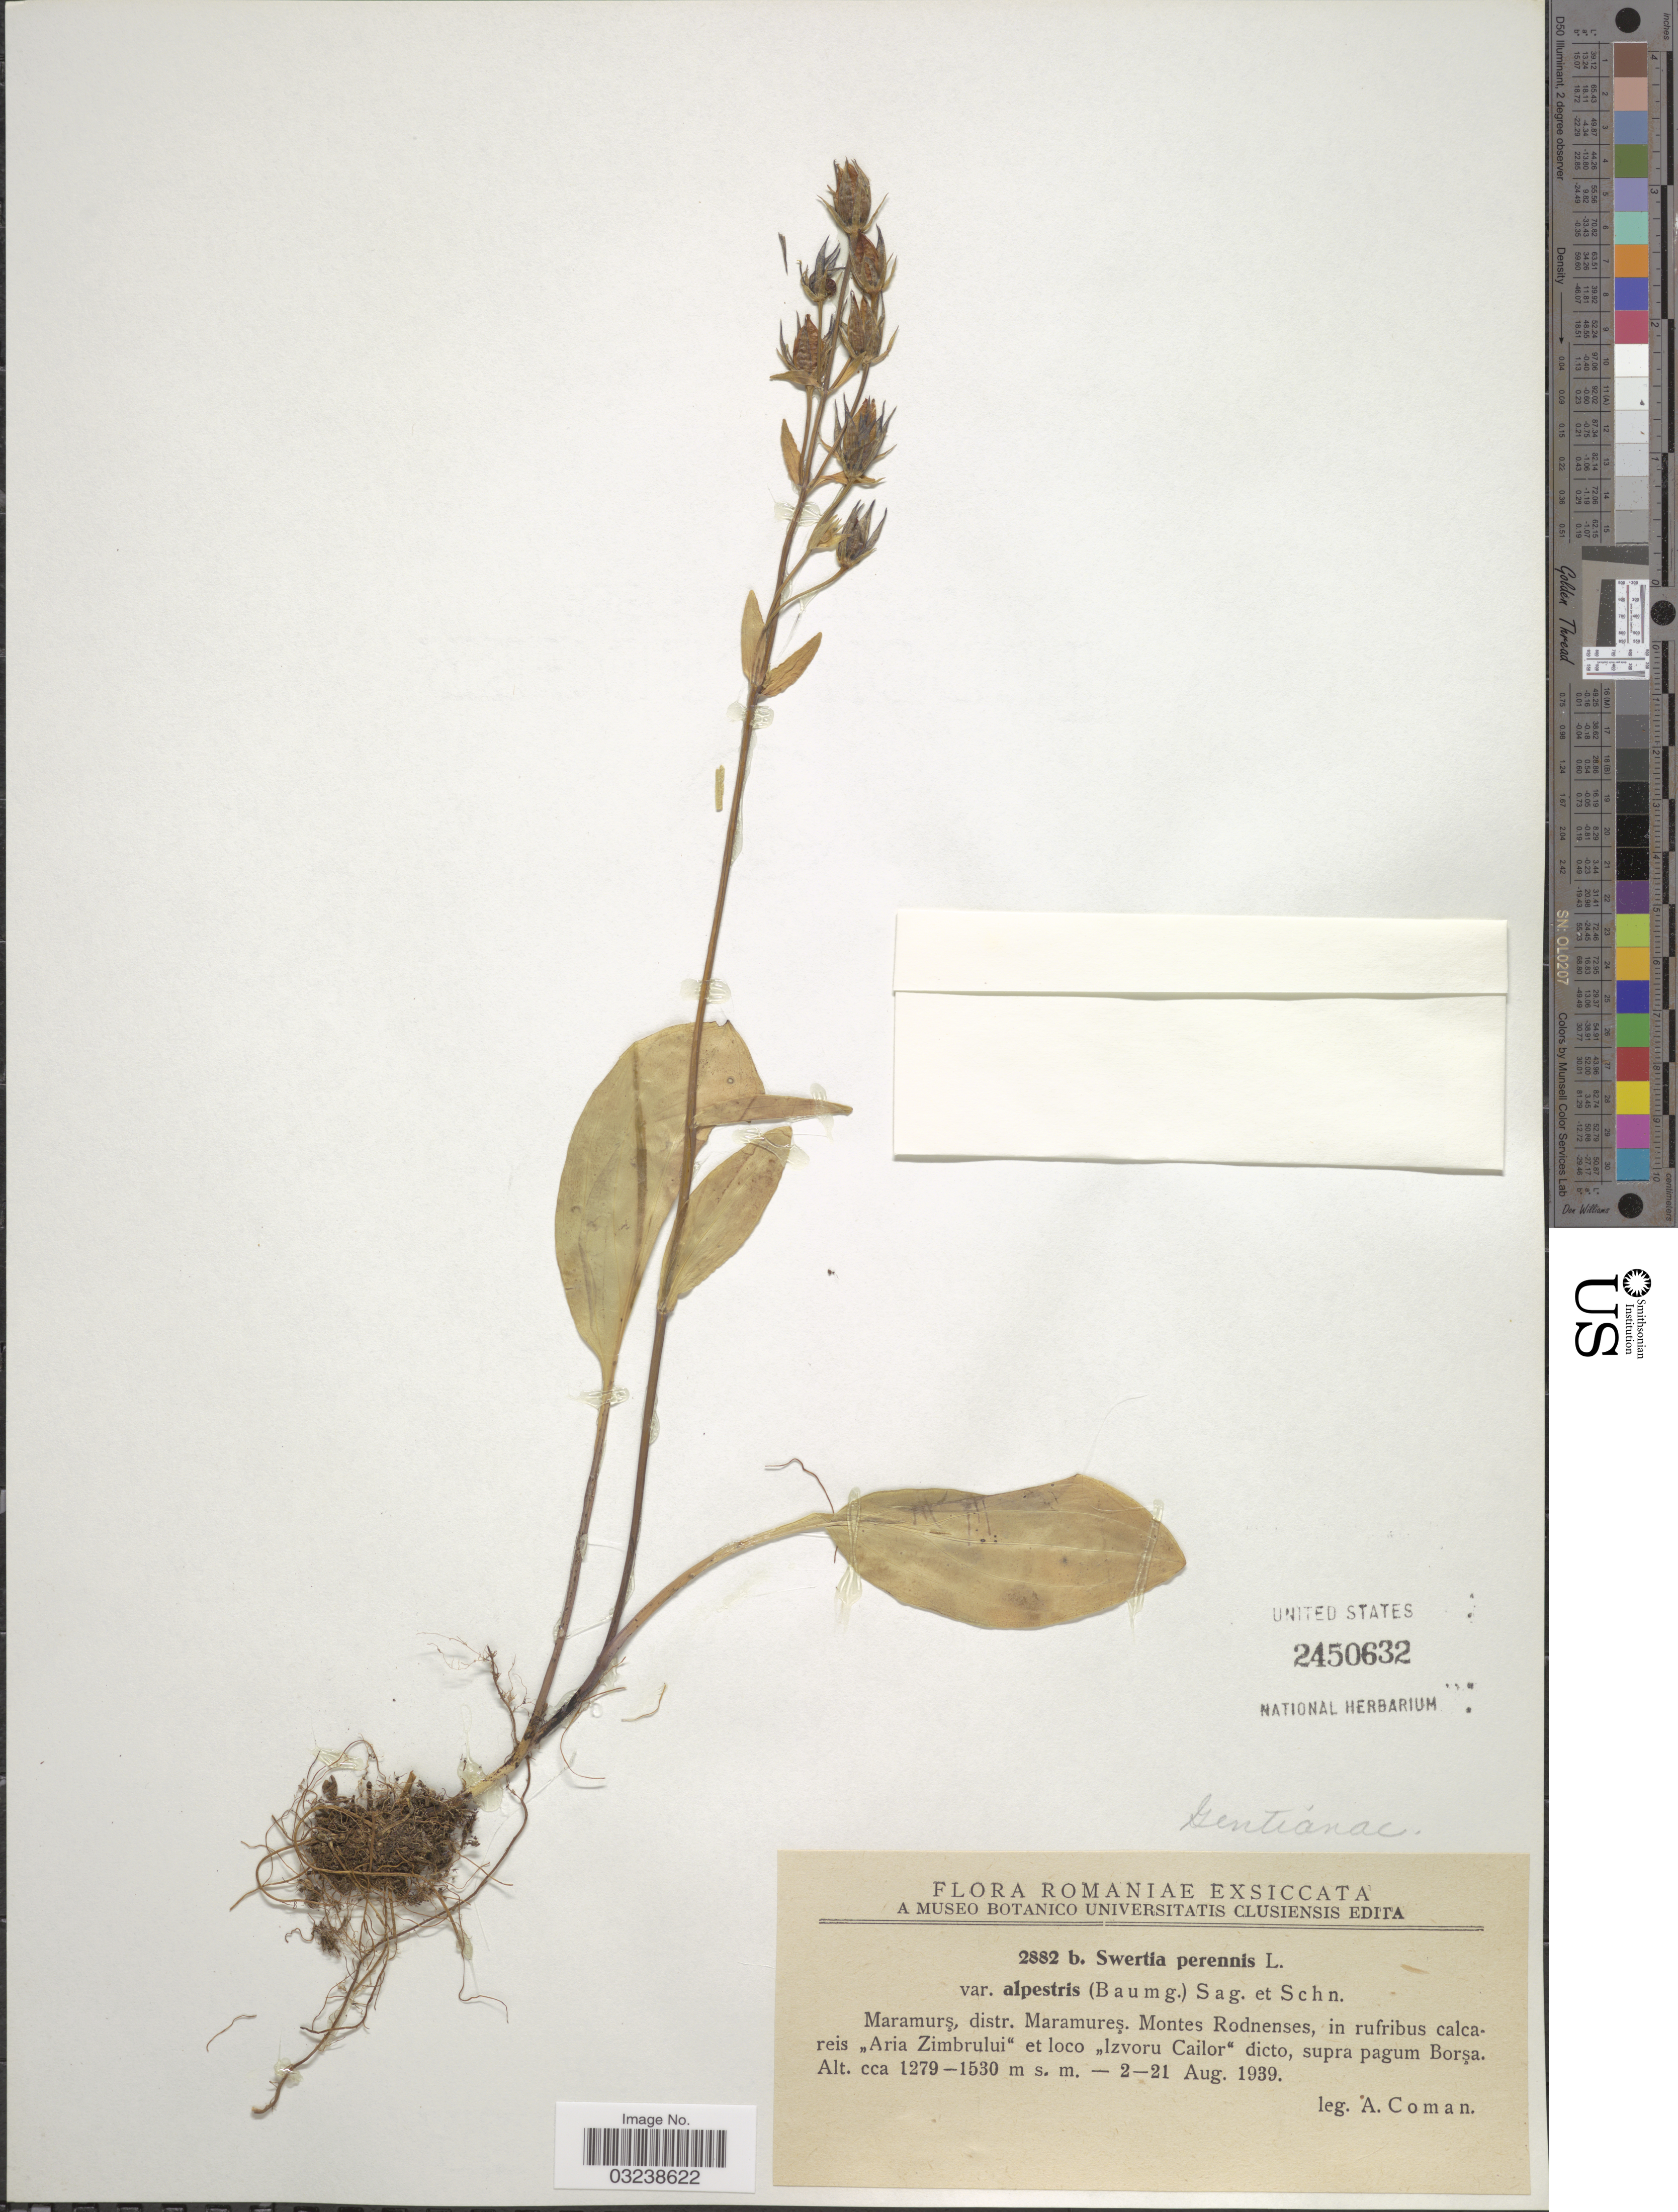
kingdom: Plantae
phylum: Tracheophyta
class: Magnoliopsida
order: Gentianales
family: Gentianaceae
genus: Swertia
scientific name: Swertia alpestris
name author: Baumg.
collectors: A. Coman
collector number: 2882b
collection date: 1939-08-02/1939-08-21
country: Romania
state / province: Maramures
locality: Distr. Maramures. Montes Rodnenses, in rufribus calcareis ,, Aria Zimbrului" et loco ,,Izvoru Cailor" dicto, supra pagum Borsa.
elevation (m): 1279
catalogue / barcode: US 2450632